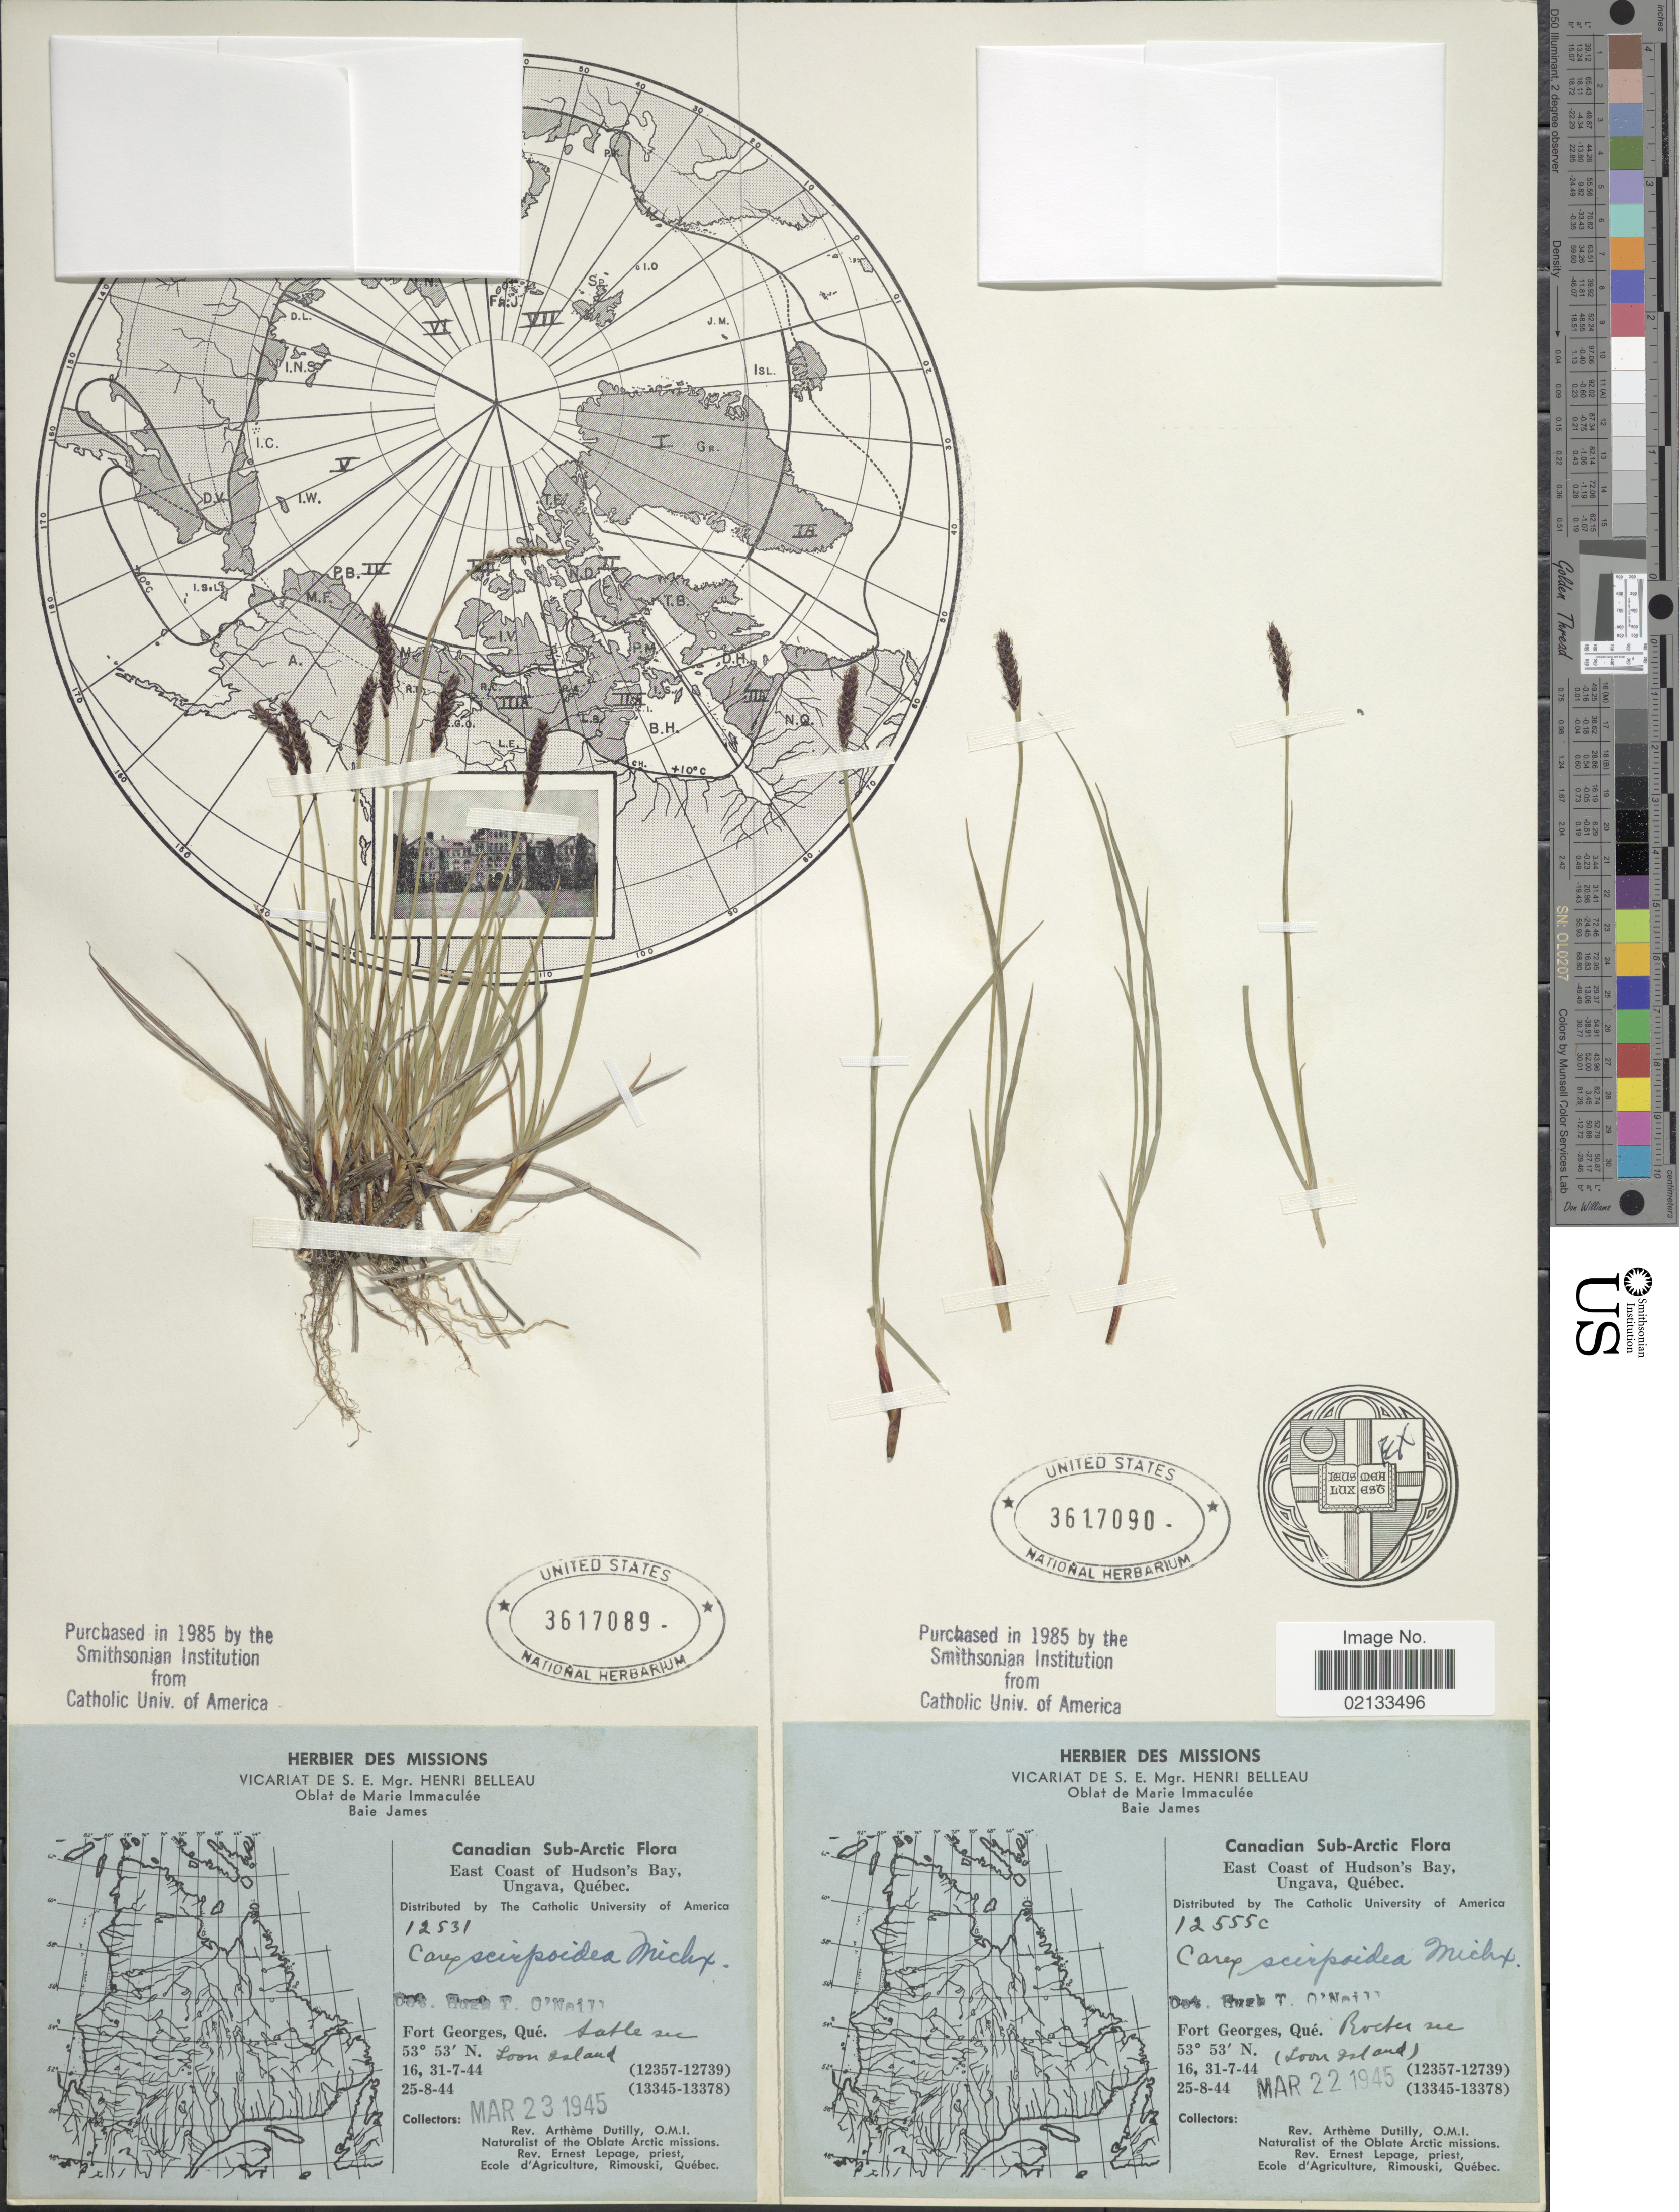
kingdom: Plantae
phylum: Tracheophyta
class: Liliopsida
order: Poales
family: Cyperaceae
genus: Carex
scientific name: Carex scirpoidea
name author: Michx.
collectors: A. Dutilly & E. Lepage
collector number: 12531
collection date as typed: Transcribed d/m/y: 16/7/44 to 25/8/44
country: Canada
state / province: Quebec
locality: Canadian Sub-Arctic, East Coast of Hudson's Bay, Fort Georges, Sable sec Loon Island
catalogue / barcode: US 3617089